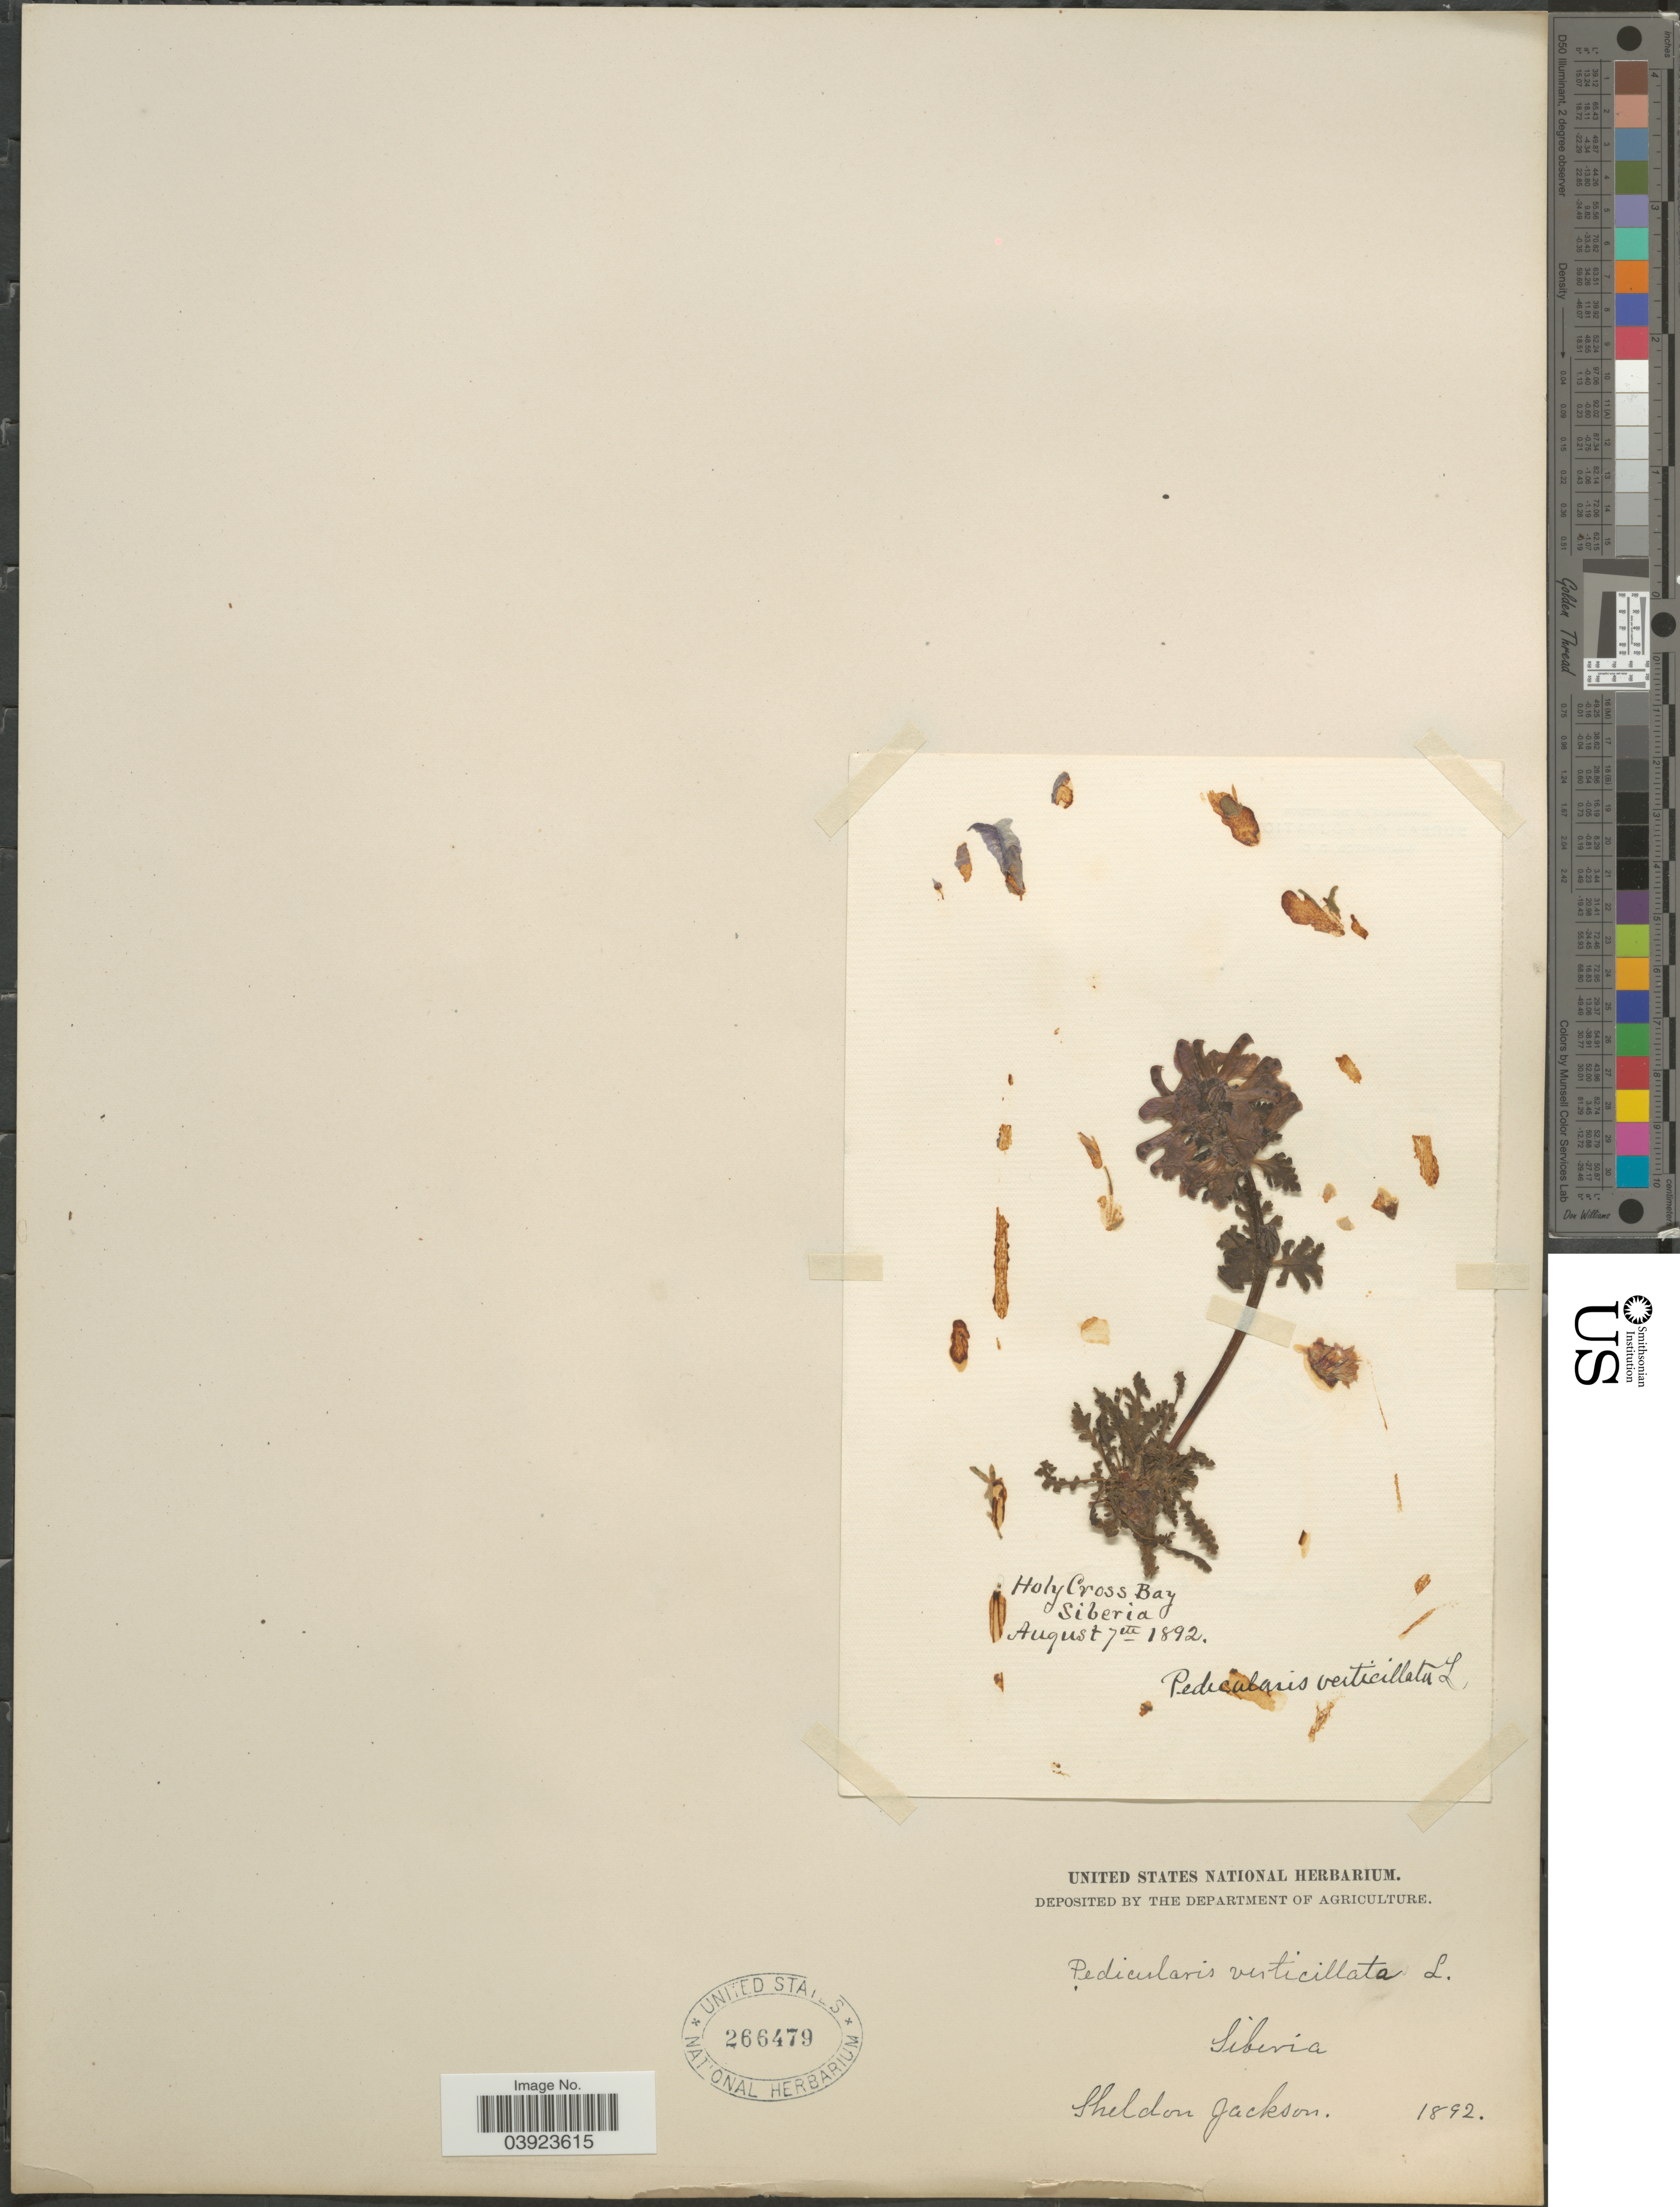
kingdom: Plantae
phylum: Tracheophyta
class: Magnoliopsida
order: Lamiales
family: Orobanchaceae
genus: Pedicularis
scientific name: Pedicularis verticillata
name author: L.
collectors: S. Jackson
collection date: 1892-08-07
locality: Holy Cross Bay. Siberia.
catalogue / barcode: US 266479